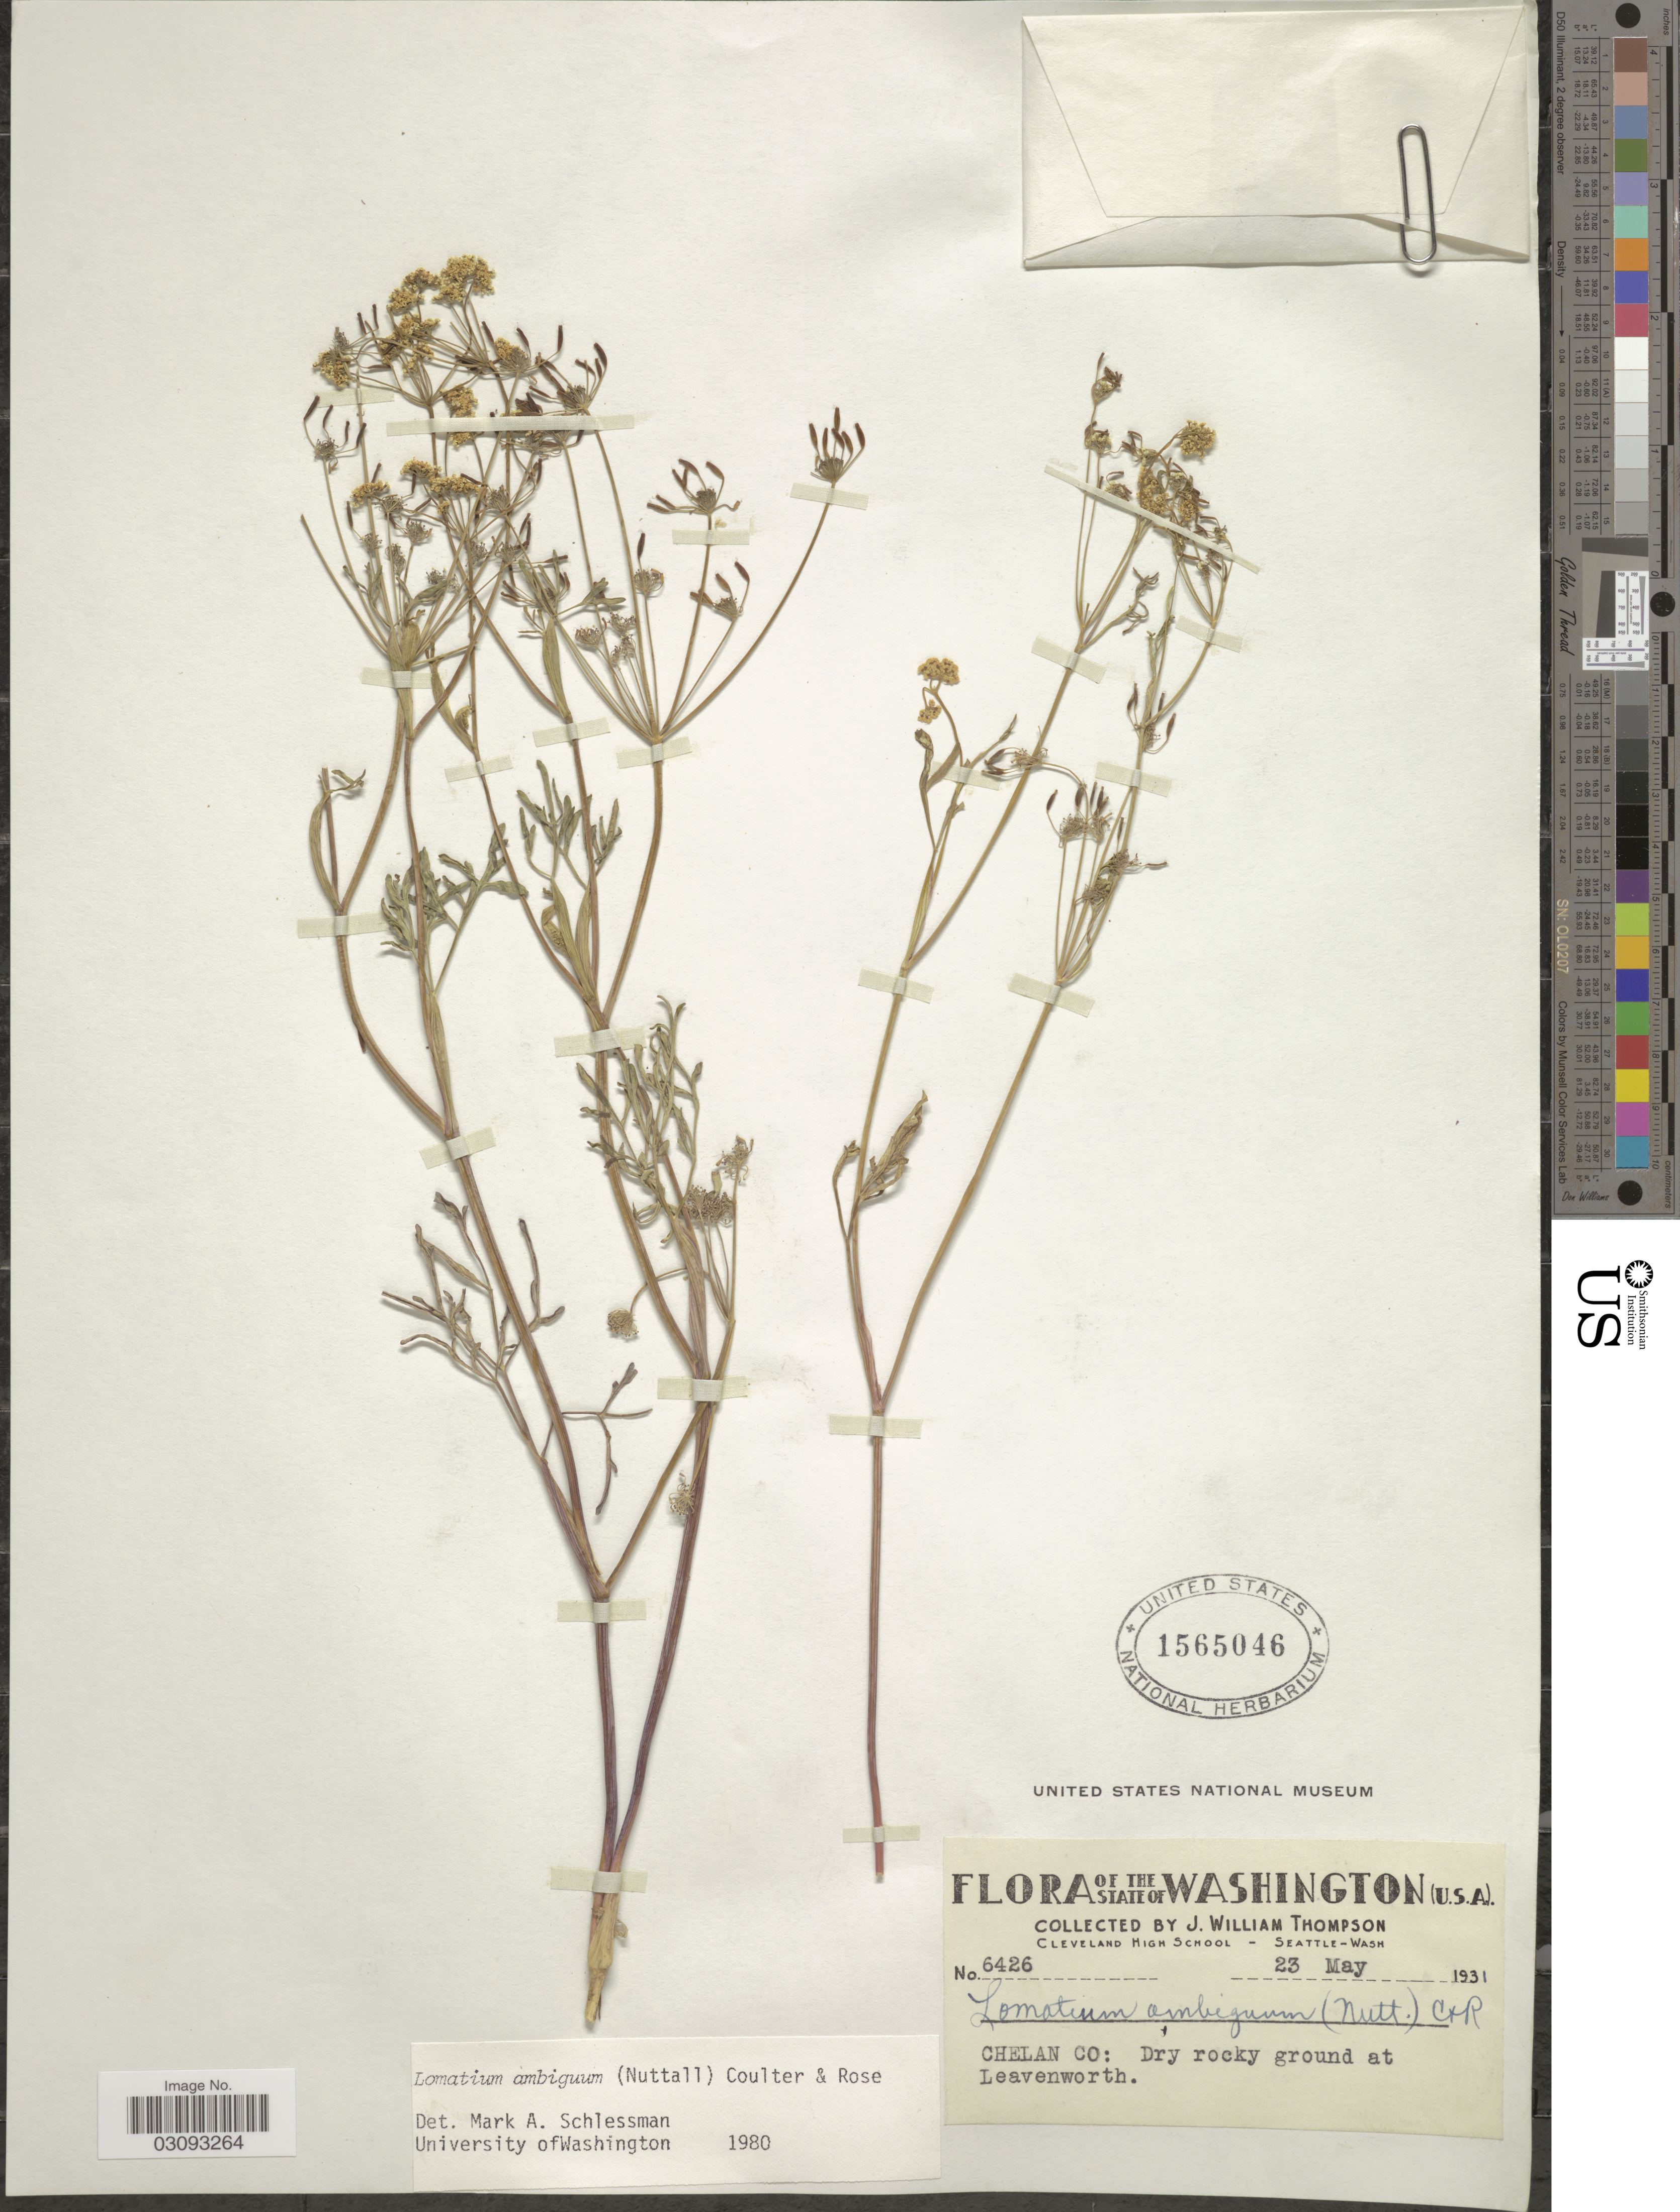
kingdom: Plantae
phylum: Tracheophyta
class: Magnoliopsida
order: Apiales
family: Apiaceae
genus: Lomatium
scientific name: Lomatium ambiguum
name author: (Nutt.) Coult. & Rose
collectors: J. W. Thompson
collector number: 6426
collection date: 1931-05-23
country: United States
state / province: Washington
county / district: Chelan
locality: Chelan Co: Leavenworth.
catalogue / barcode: US 1565046